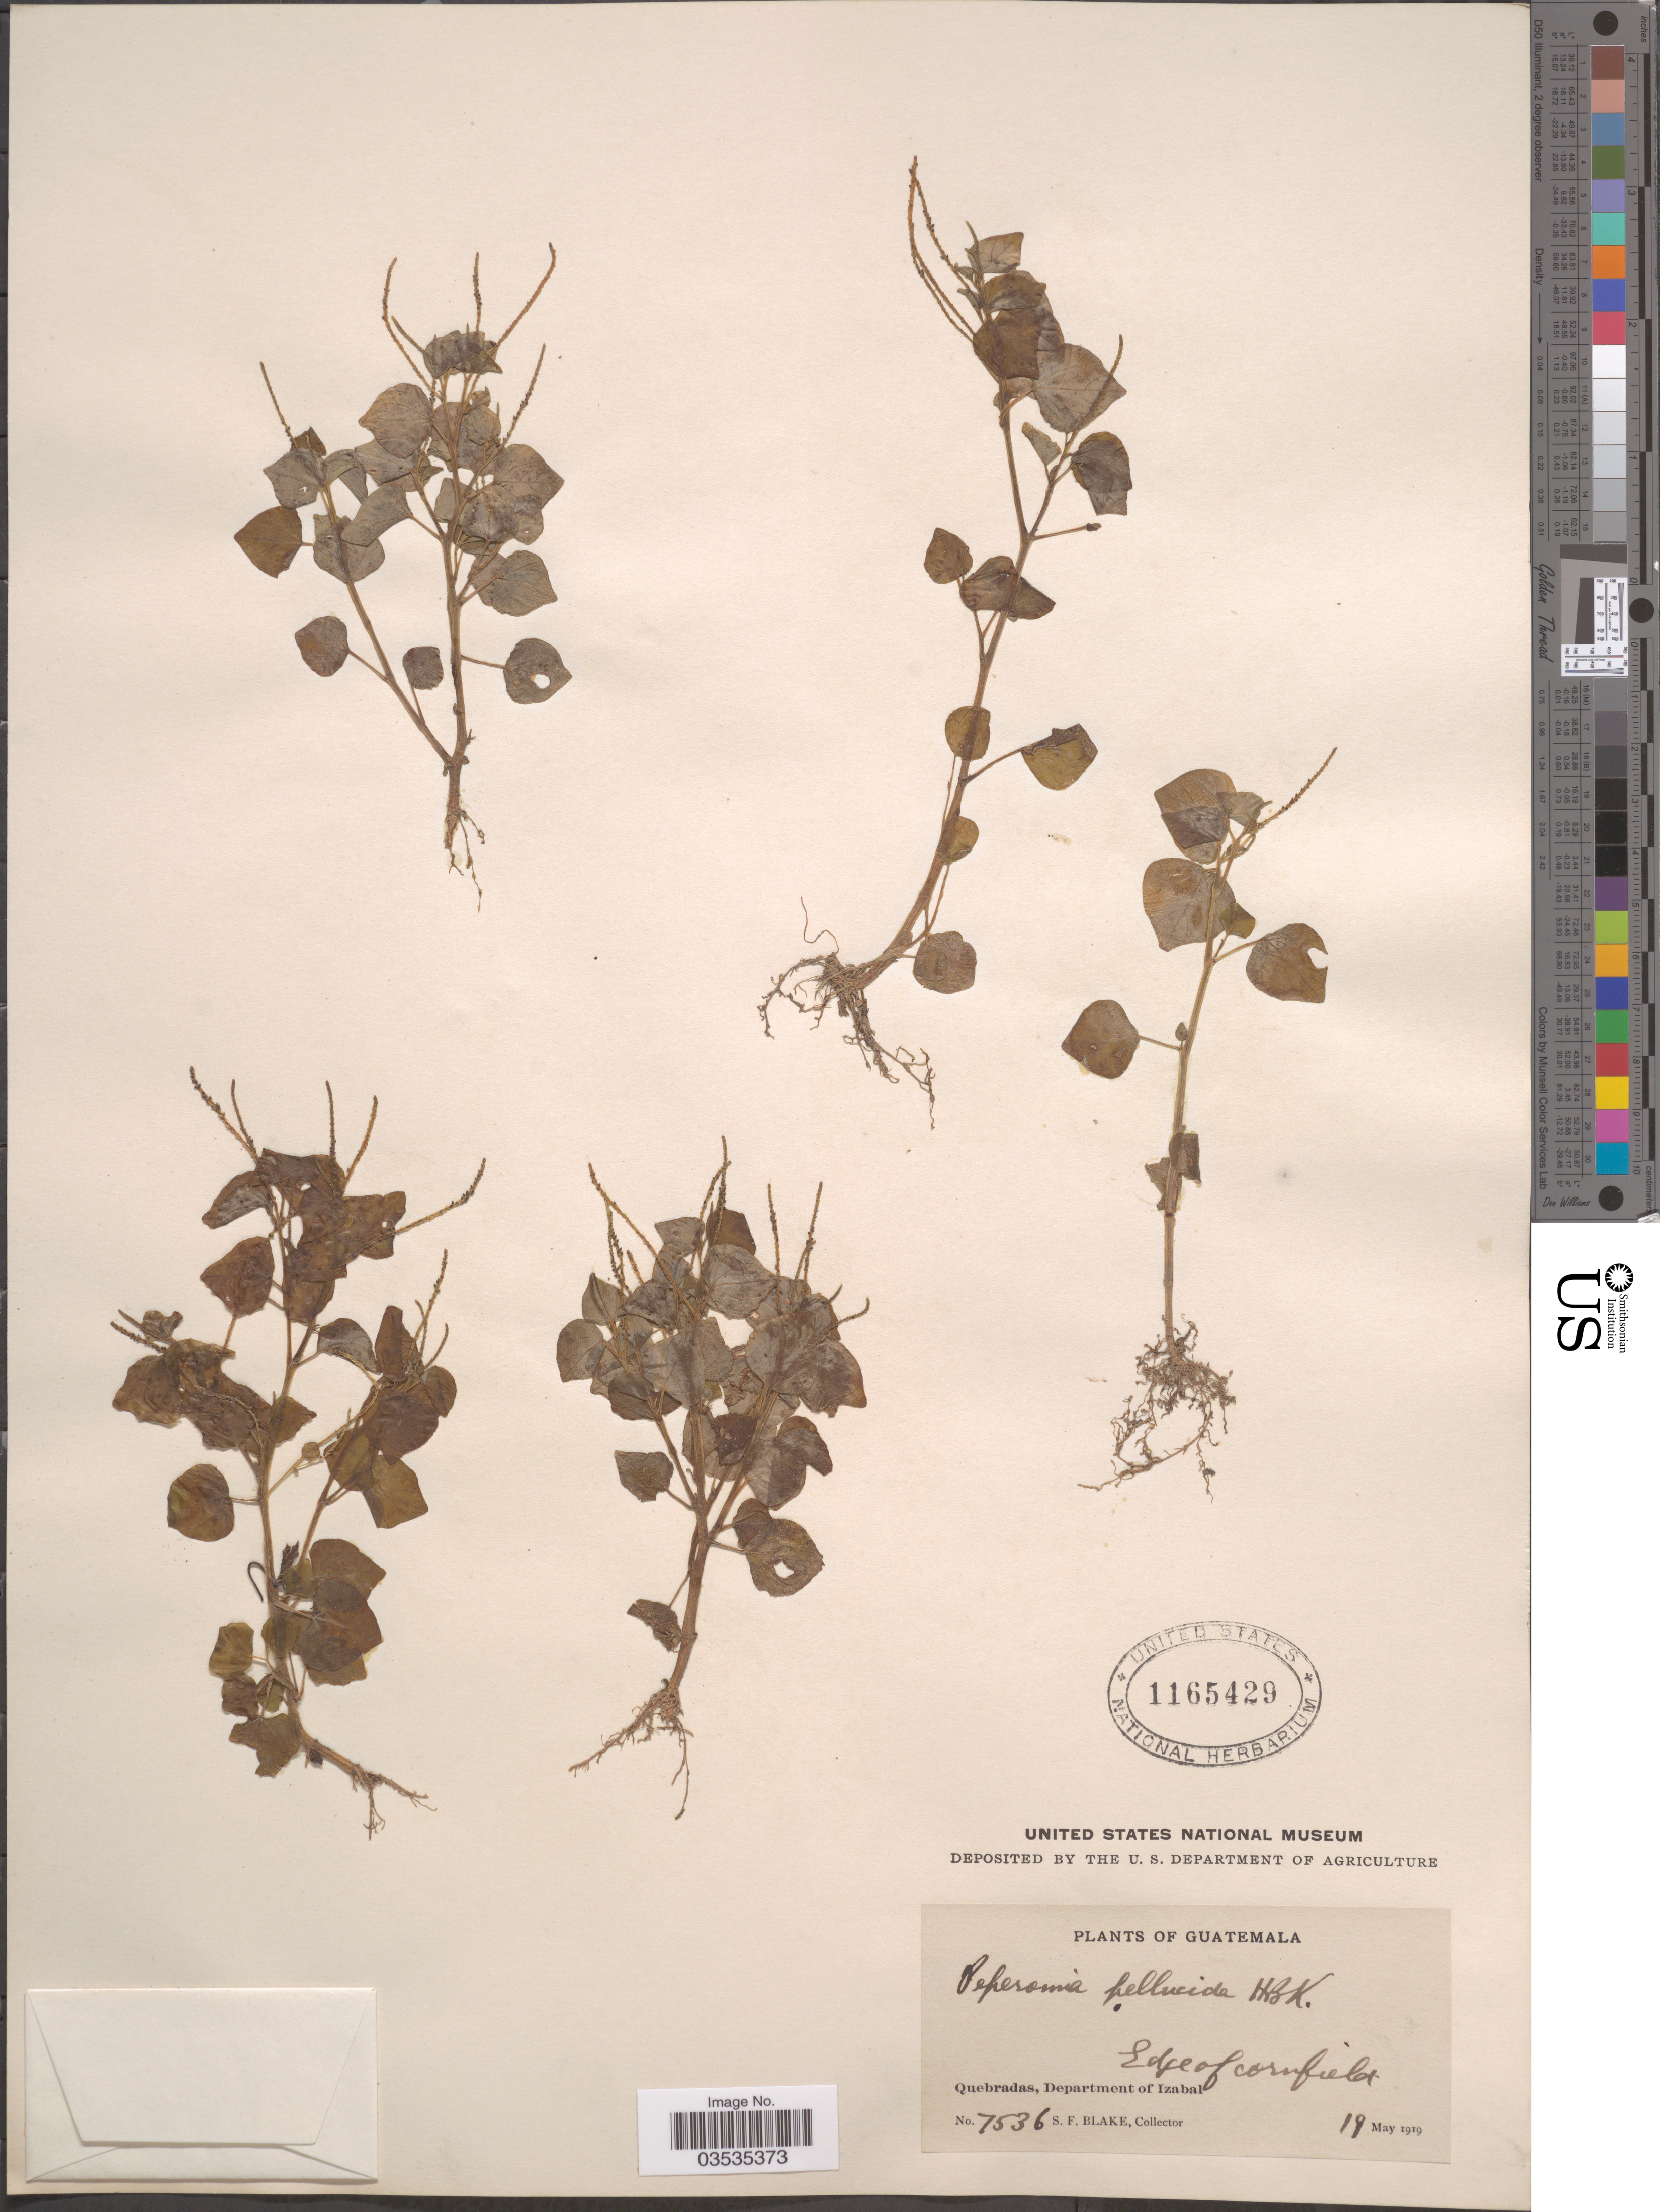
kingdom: Plantae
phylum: Tracheophyta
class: Magnoliopsida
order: Piperales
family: Piperaceae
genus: Peperomia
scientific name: Peperomia pellucida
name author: (L.) Kunth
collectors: S. Blake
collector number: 7536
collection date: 1919-05-19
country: Guatemala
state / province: Izabal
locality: Quebradas, Department of Izabal.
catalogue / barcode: US 1165429